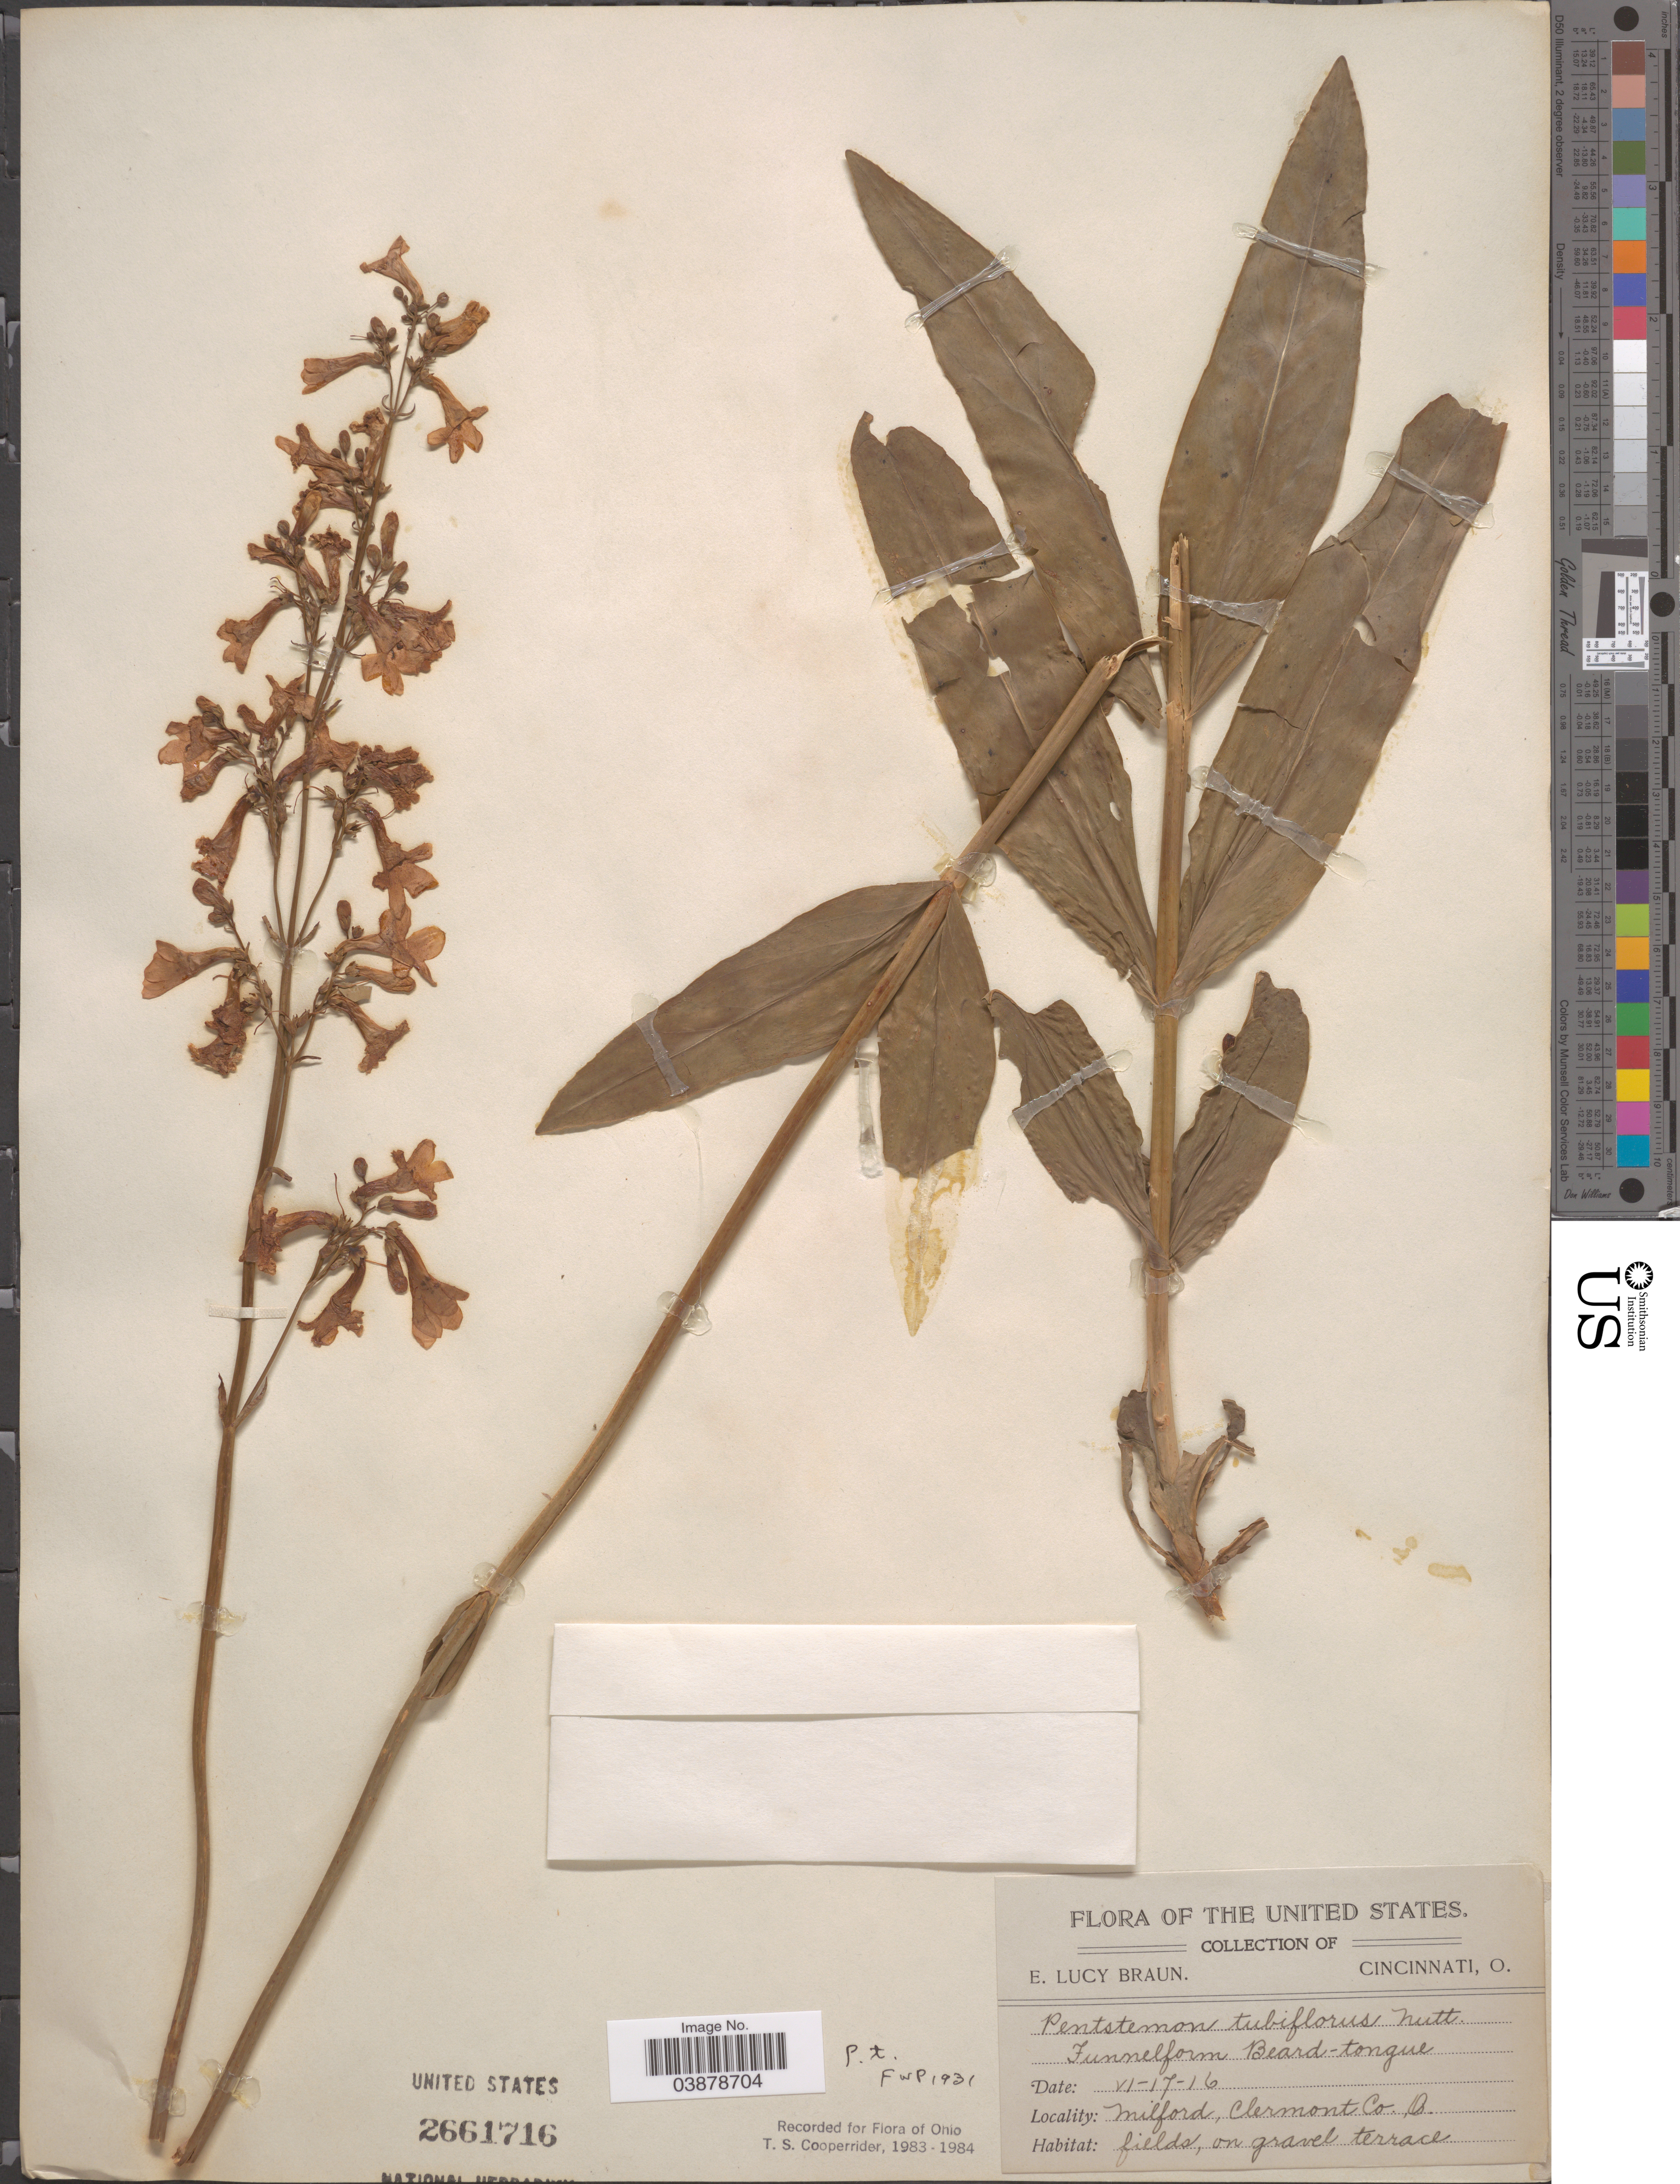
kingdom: Plantae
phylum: Tracheophyta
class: Magnoliopsida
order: Lamiales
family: Plantaginaceae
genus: Penstemon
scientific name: Penstemon tubaeflorus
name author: Nutt.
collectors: E. L. Braun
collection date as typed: Transcribed d/m/y: 17/6/16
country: United States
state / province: Ohio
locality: Milford, Clermont Co.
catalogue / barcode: US 2661716